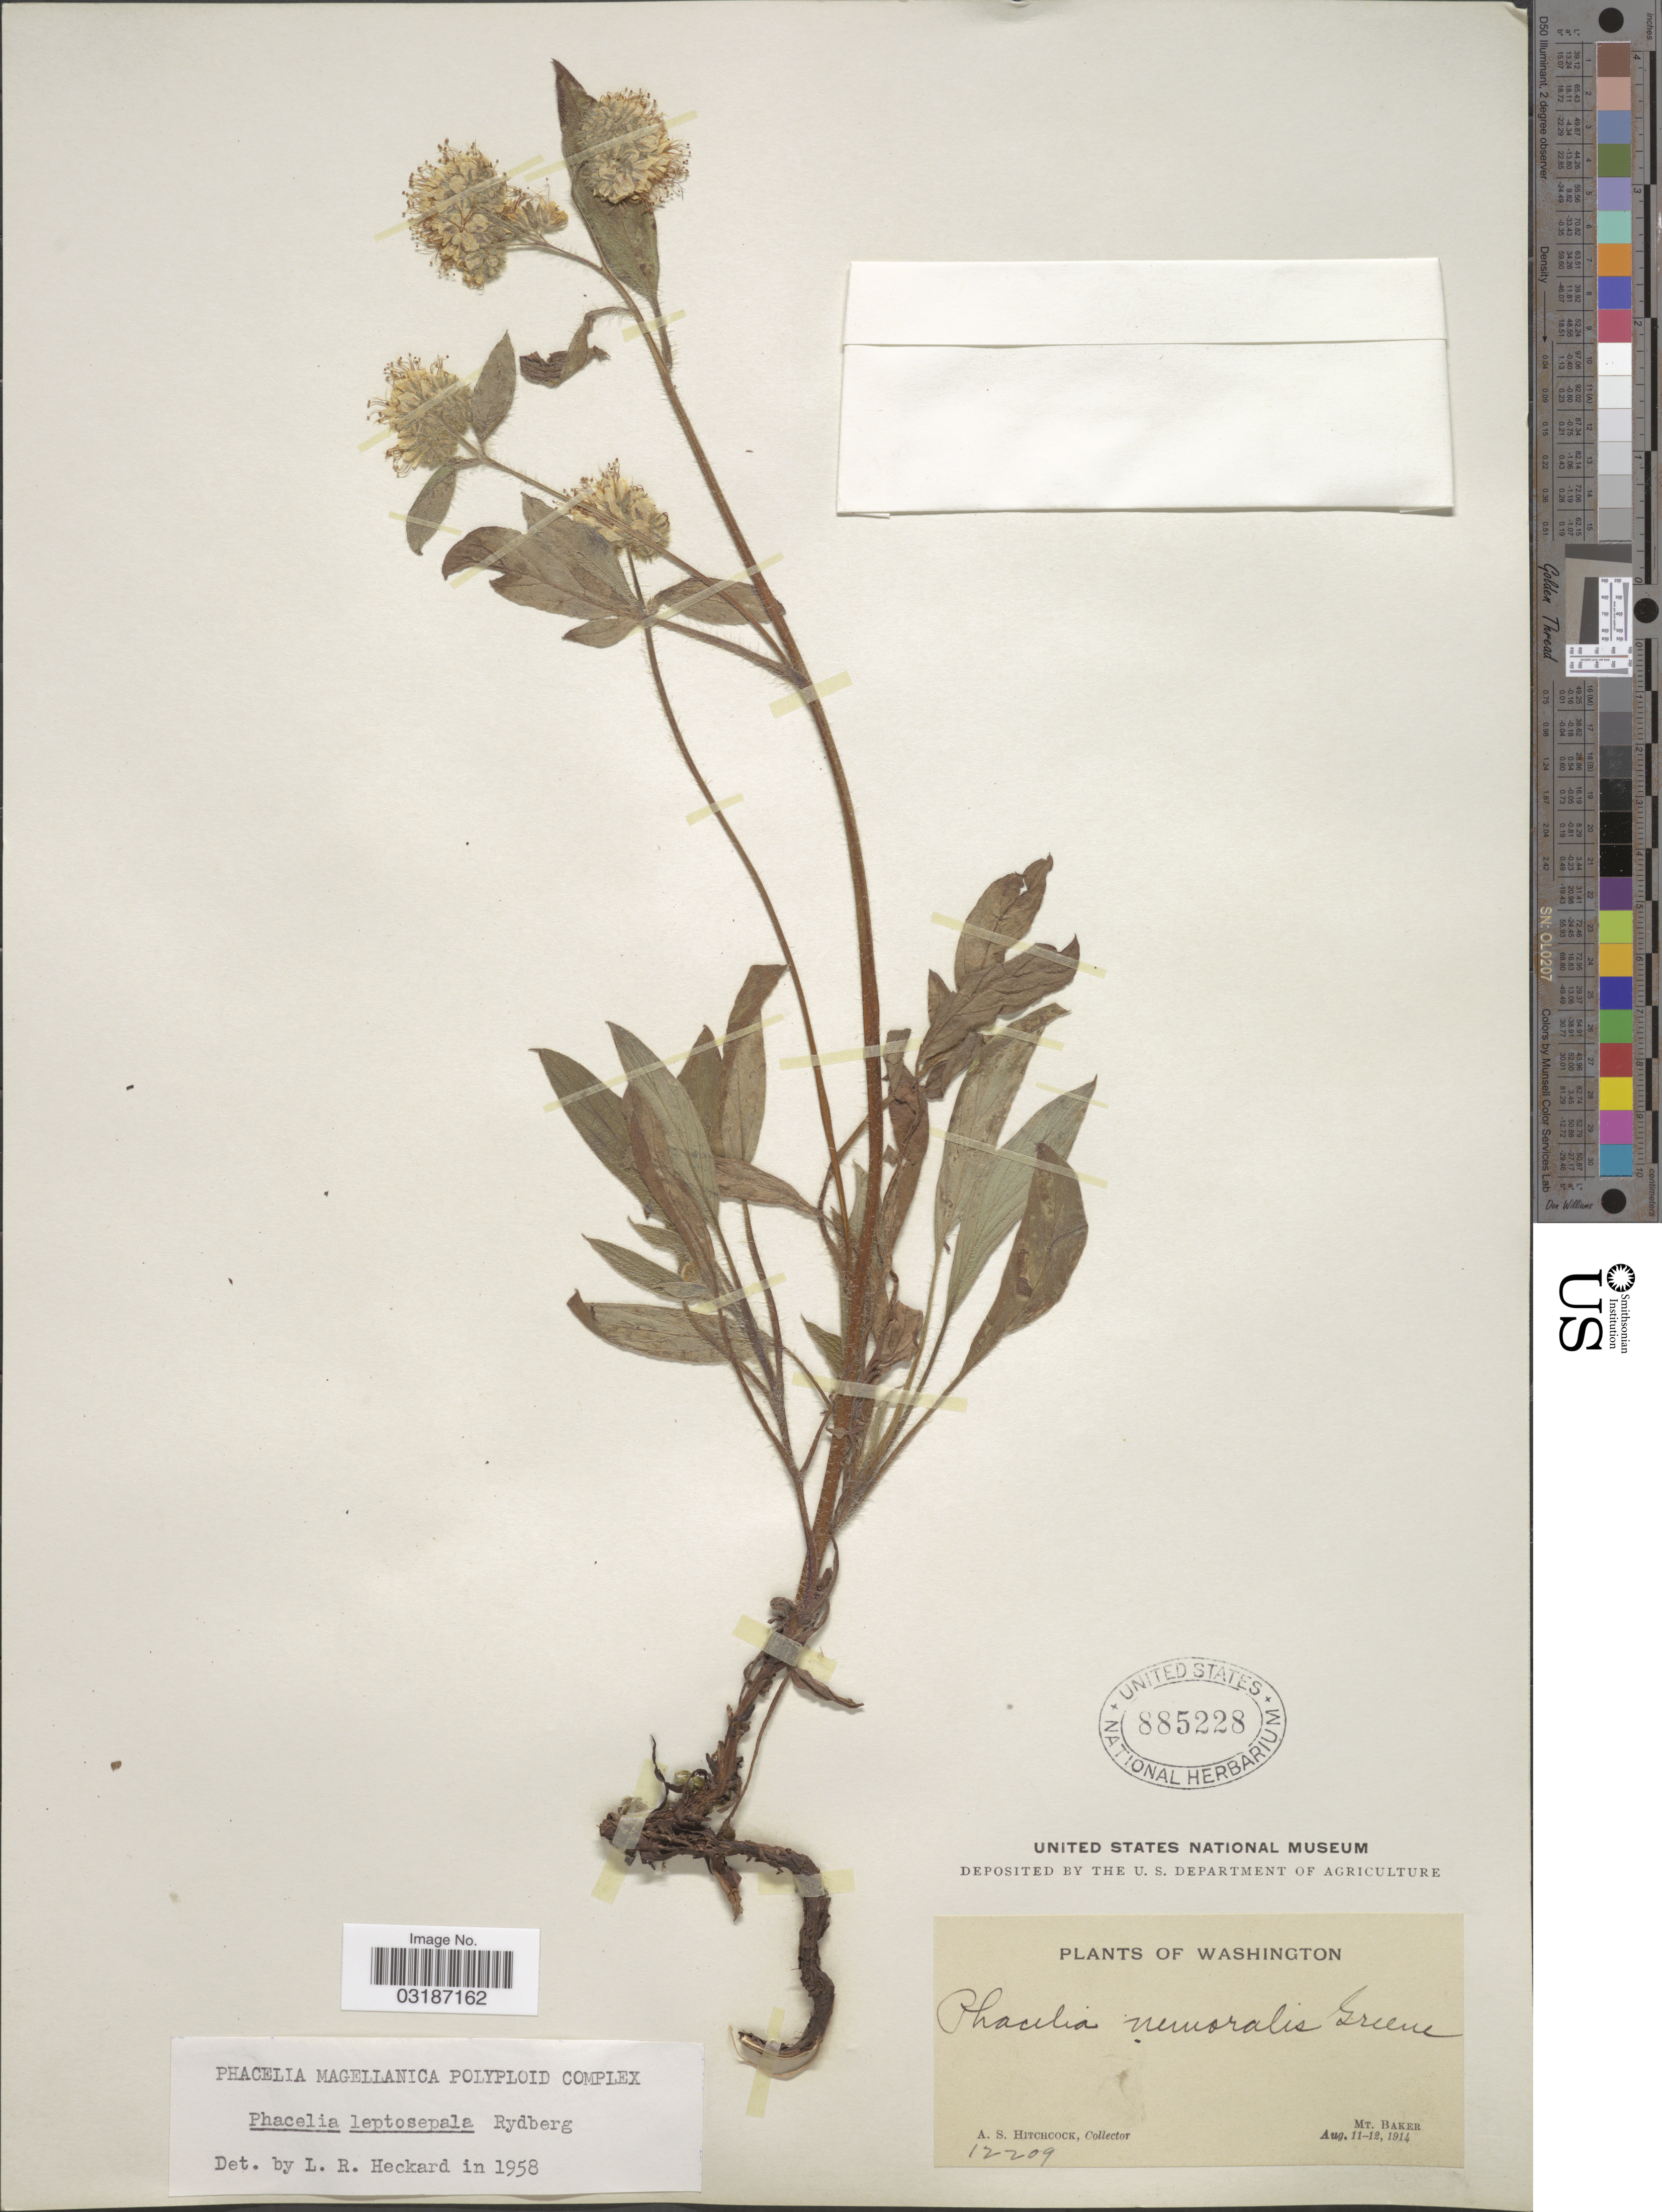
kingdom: Plantae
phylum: Tracheophyta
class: Magnoliopsida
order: Boraginales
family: Hydrophyllaceae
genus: Phacelia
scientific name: Phacelia leptosepala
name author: Rydb.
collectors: A. S. Hitchcock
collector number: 12209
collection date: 1914-08-11/1914-08-12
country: United States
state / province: Washington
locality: Mt. Baker.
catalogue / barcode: US 885228